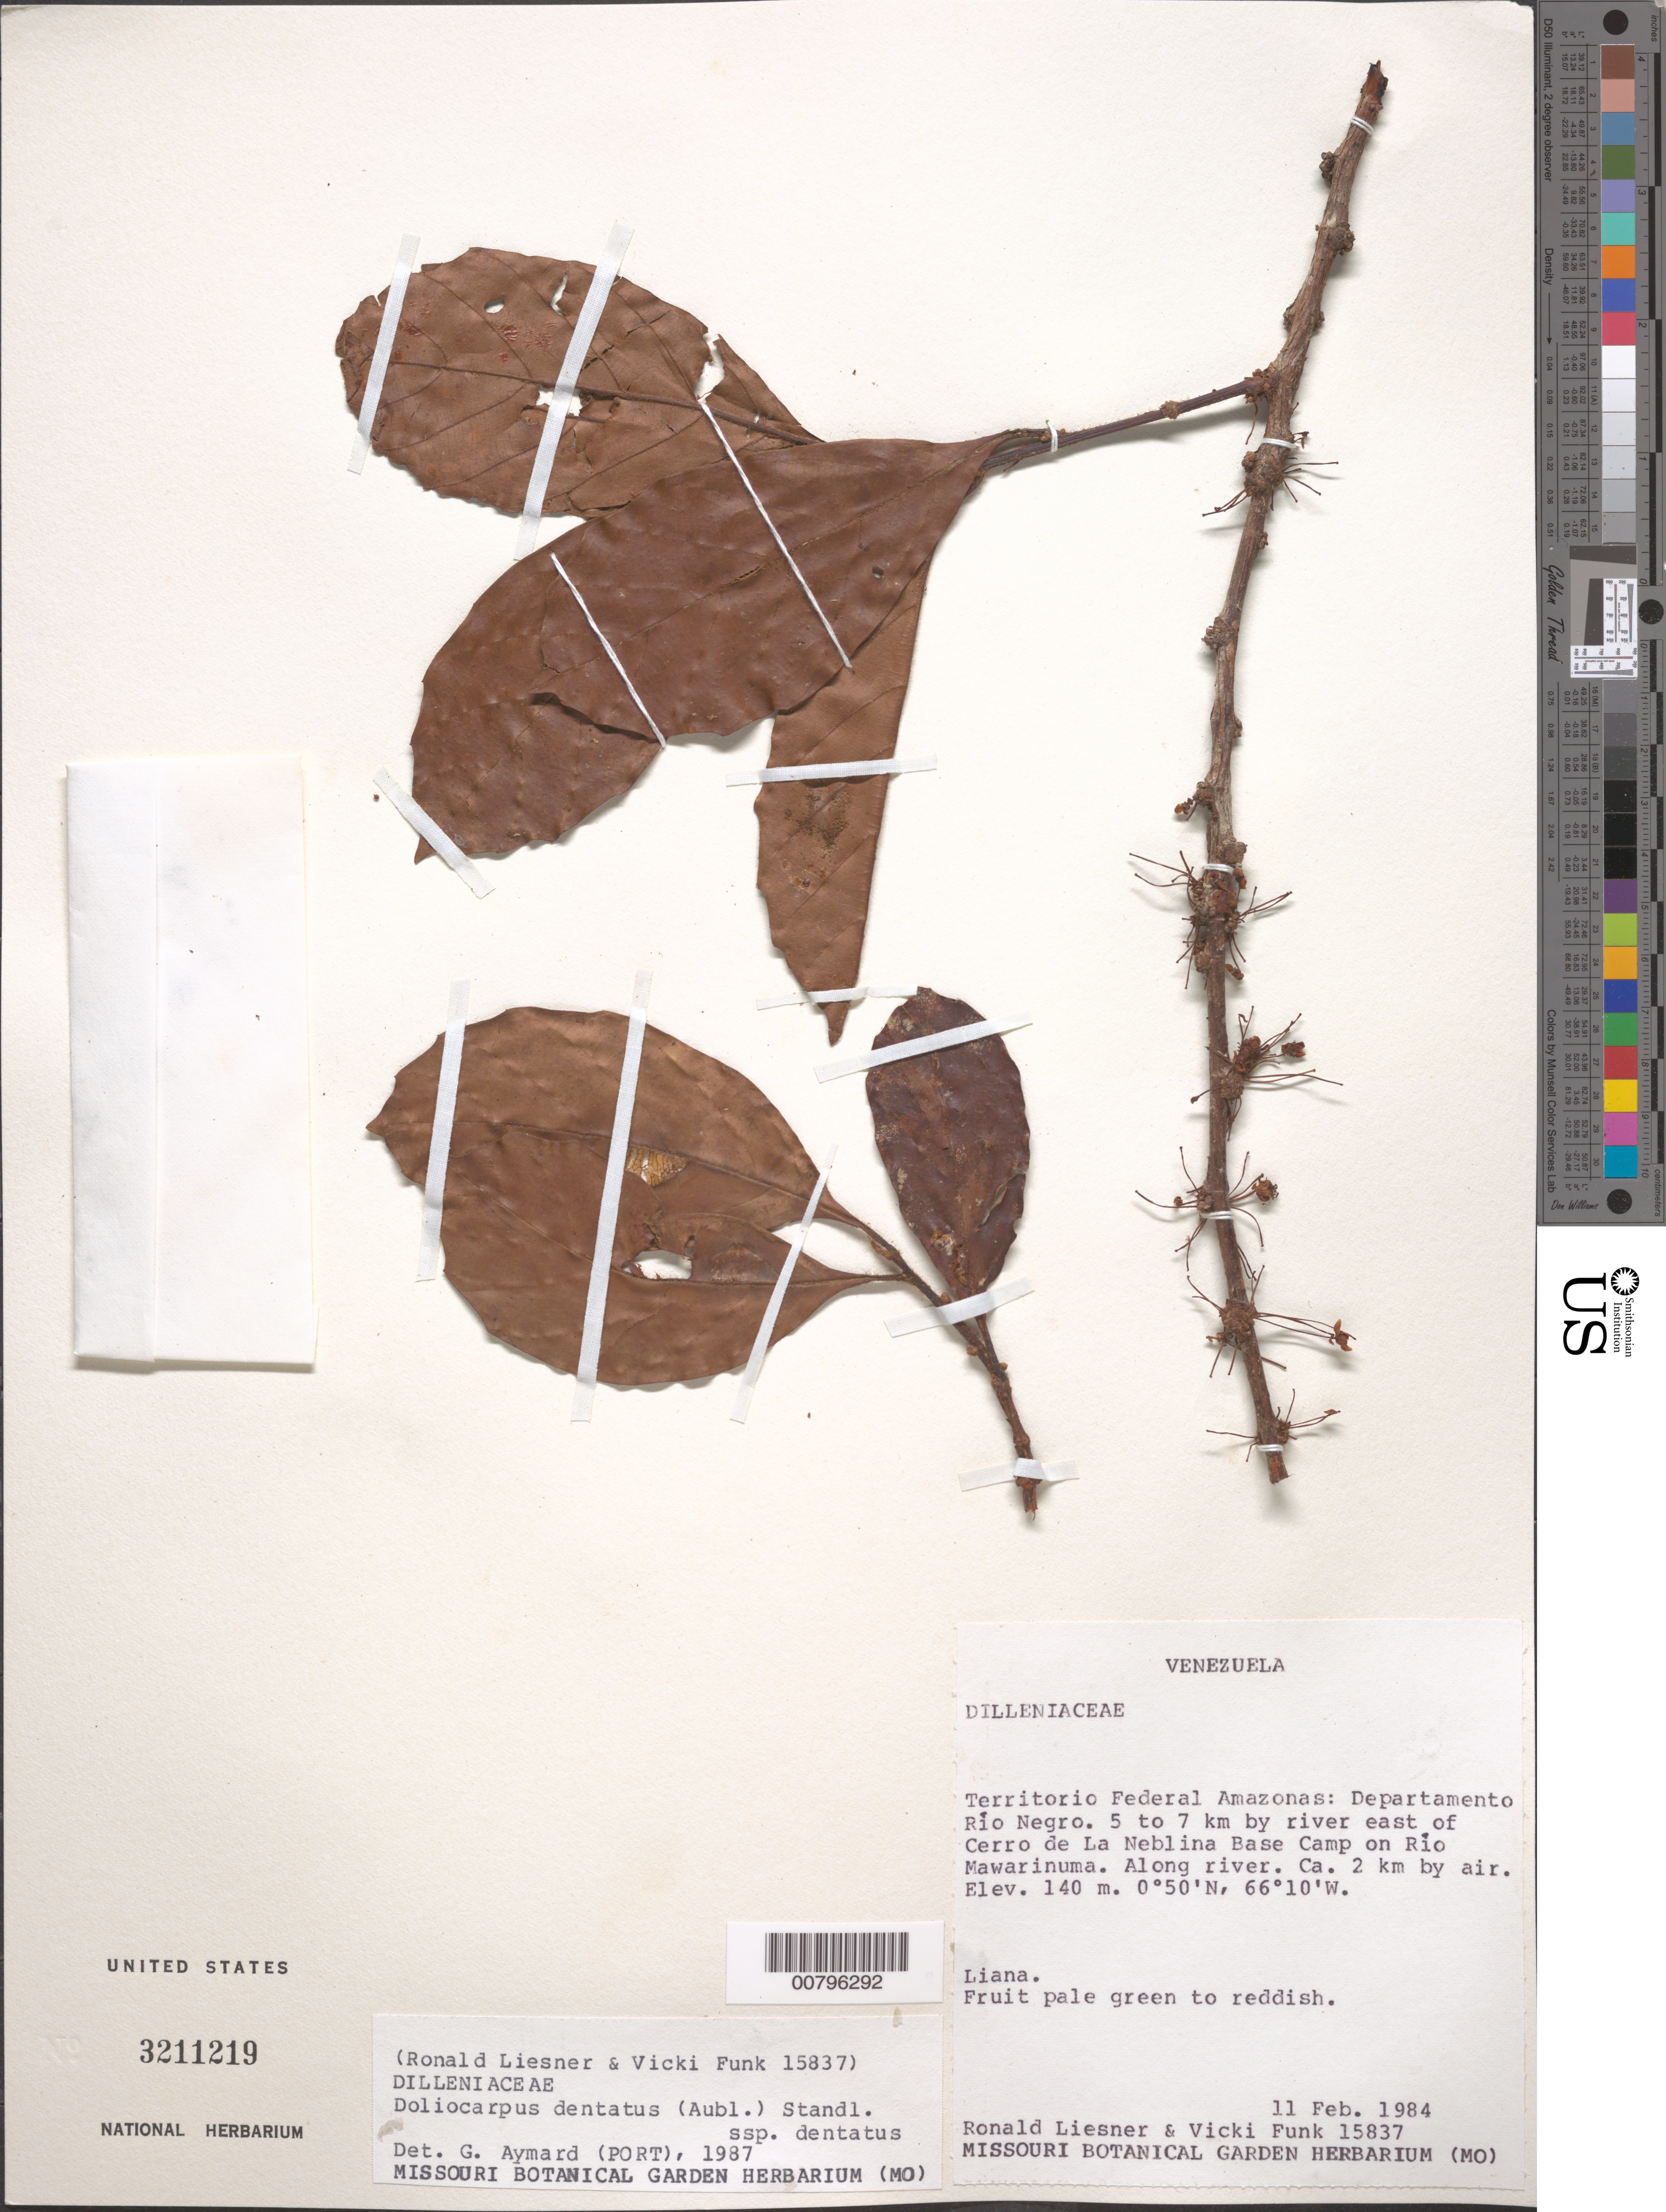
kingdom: Plantae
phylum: Tracheophyta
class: Magnoliopsida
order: Dilleniales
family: Dilleniaceae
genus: Doliocarpus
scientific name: Doliocarpus dentatus subsp. dentatus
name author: (Aubl.) Standl.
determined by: Aymard C., G. A., (PORT), Univ. Nac. Exp. de los Llanos Ezequiel Zamora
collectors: R. L. Liesner & V. Funk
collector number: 15837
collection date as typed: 11-Feb-84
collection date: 1984-02-11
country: Venezuela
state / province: Amazonas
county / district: Río Negro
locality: Río Mawarinuma, 5-7 km E by river of Cerro de La Neblina Base Camp; ca. 2 km by air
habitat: Along river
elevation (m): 140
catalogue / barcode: US 3211219